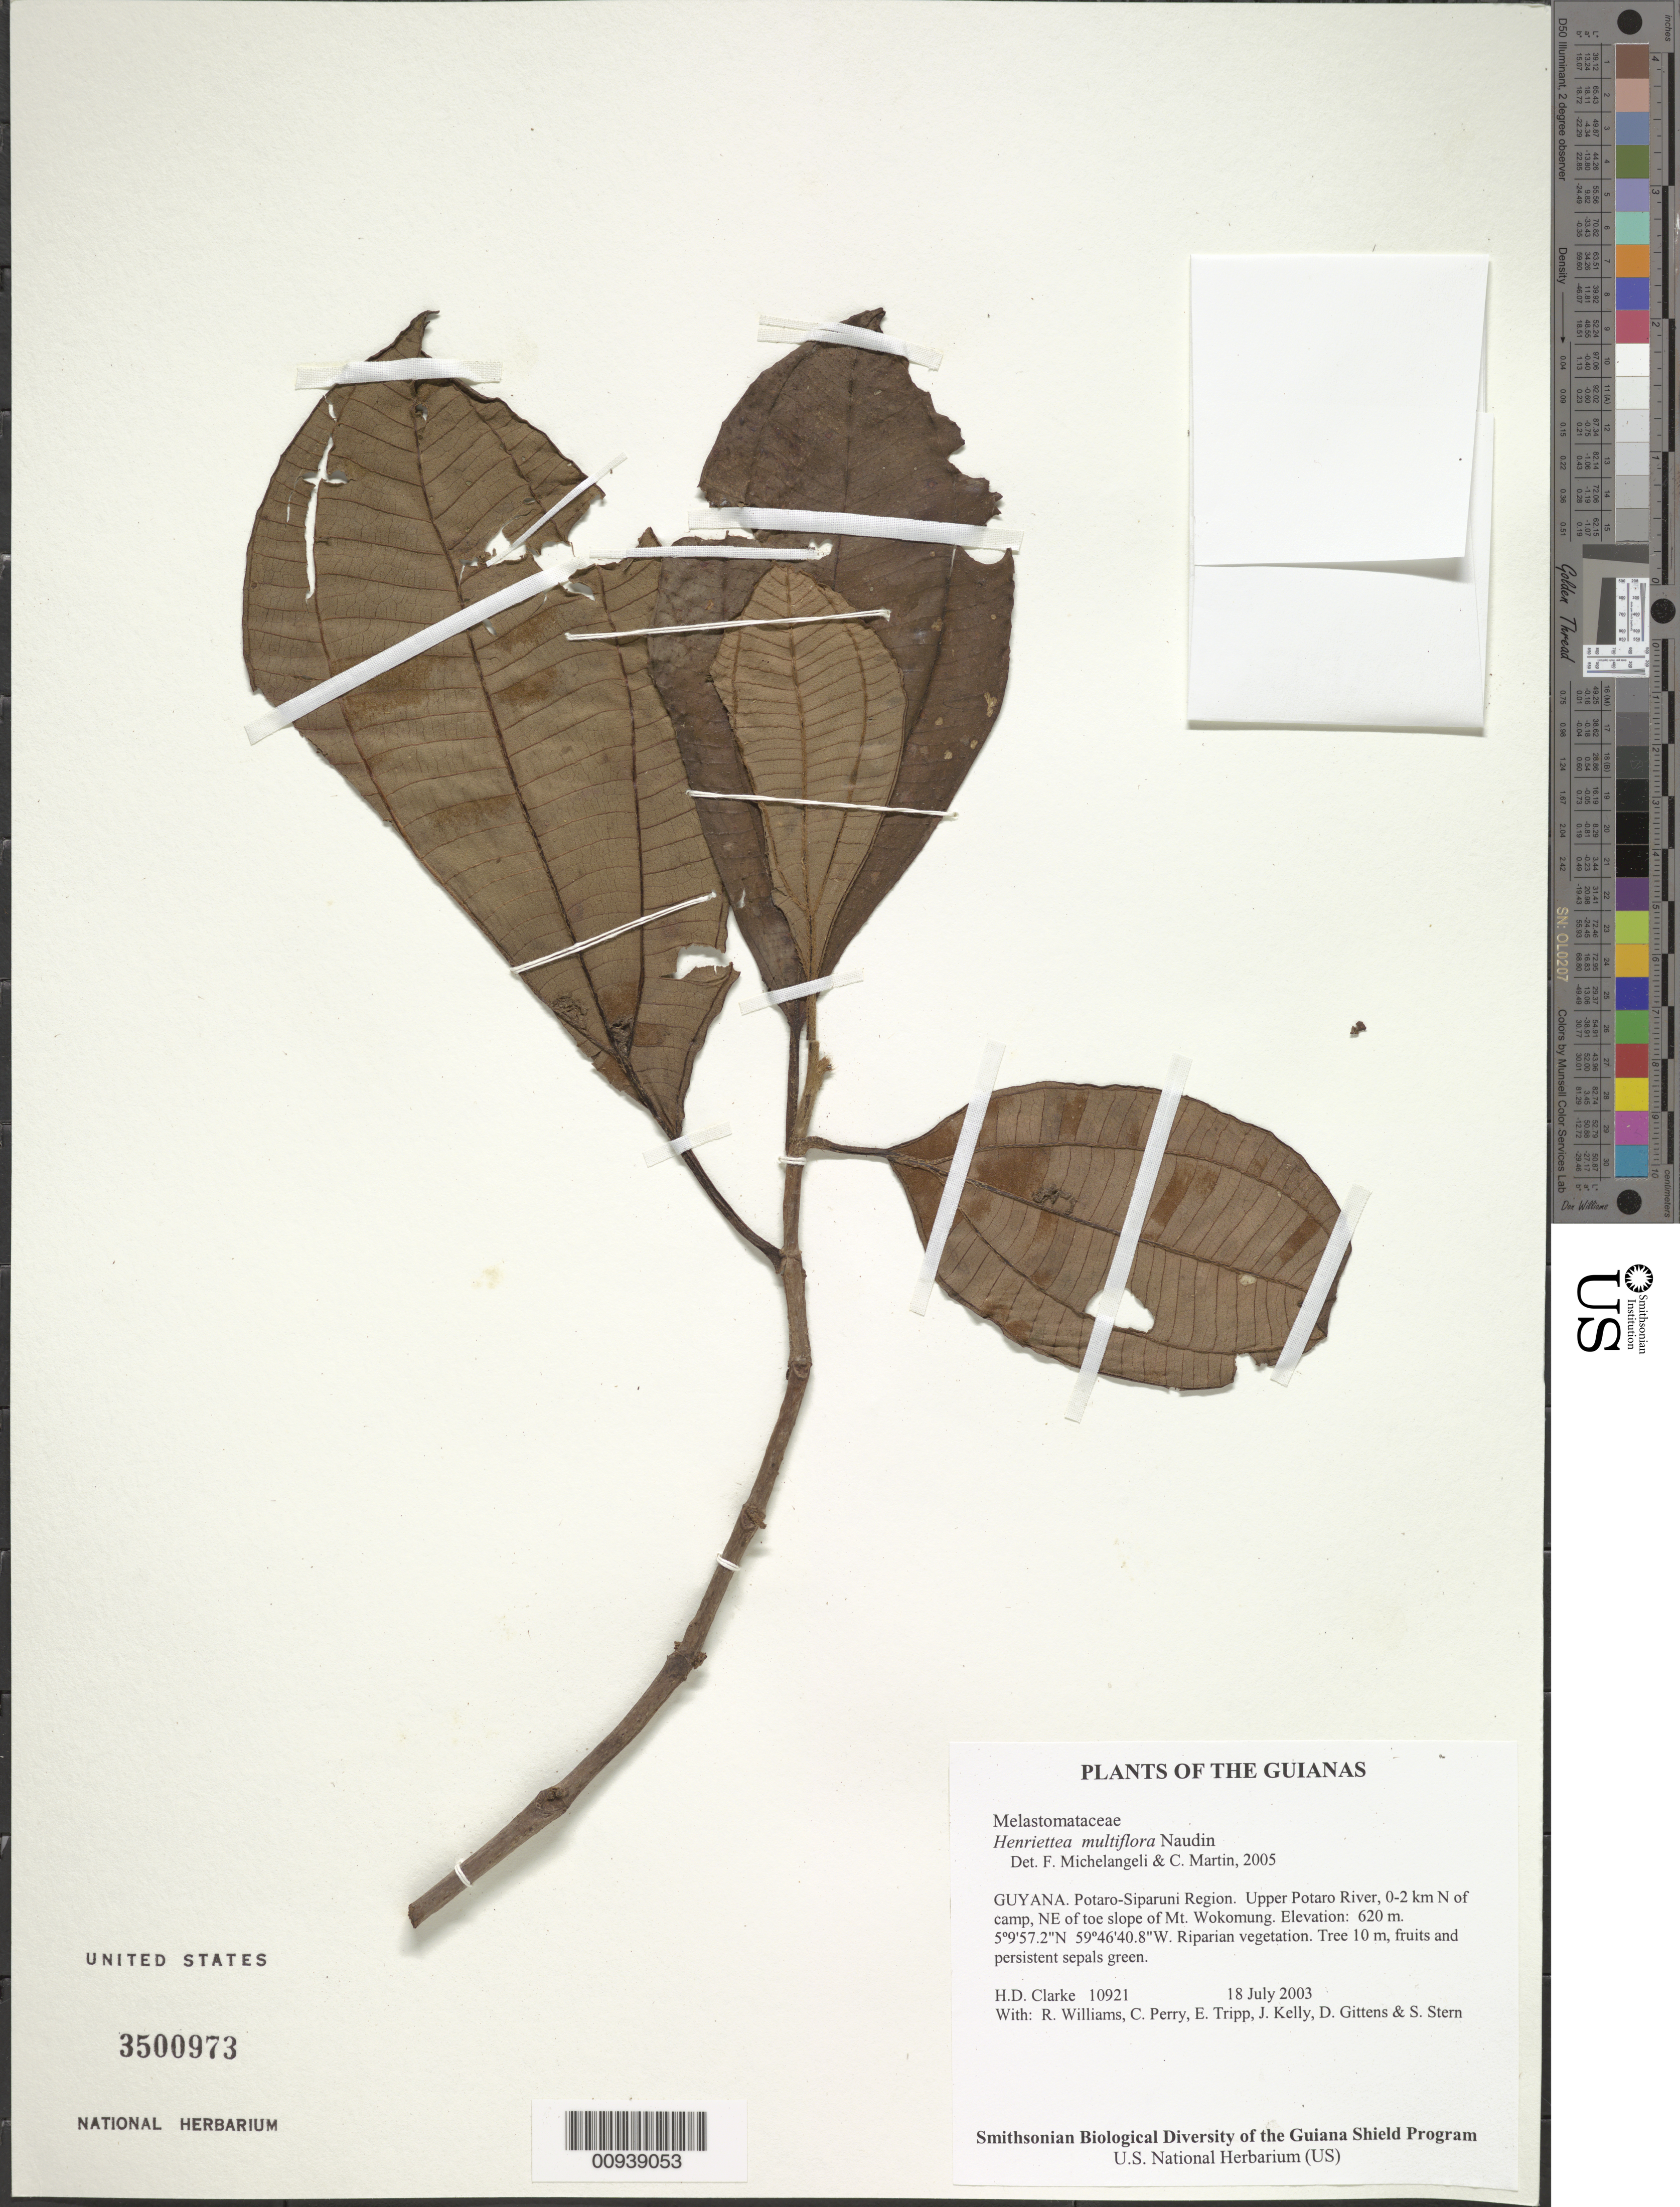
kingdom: Plantae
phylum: Tracheophyta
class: Magnoliopsida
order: Myrtales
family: Melastomataceae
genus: Henriettea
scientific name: Henriettea multiflora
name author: Naudin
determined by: Michelangeli, F. A.; Martin, C.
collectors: H. D. Clarke, R. Williams, C. Perry, E. Tripp, J. Kelly, D. Gittens & S. R. Stern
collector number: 10921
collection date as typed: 18 July 2003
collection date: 2003-07-18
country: Guyana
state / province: Potaro-Siparuni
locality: Upper Potaro River, 0-2 km N of camp, NE of toe slope of Mt. Wokomung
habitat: Riparian vegetation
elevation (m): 620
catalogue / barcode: US 3500973